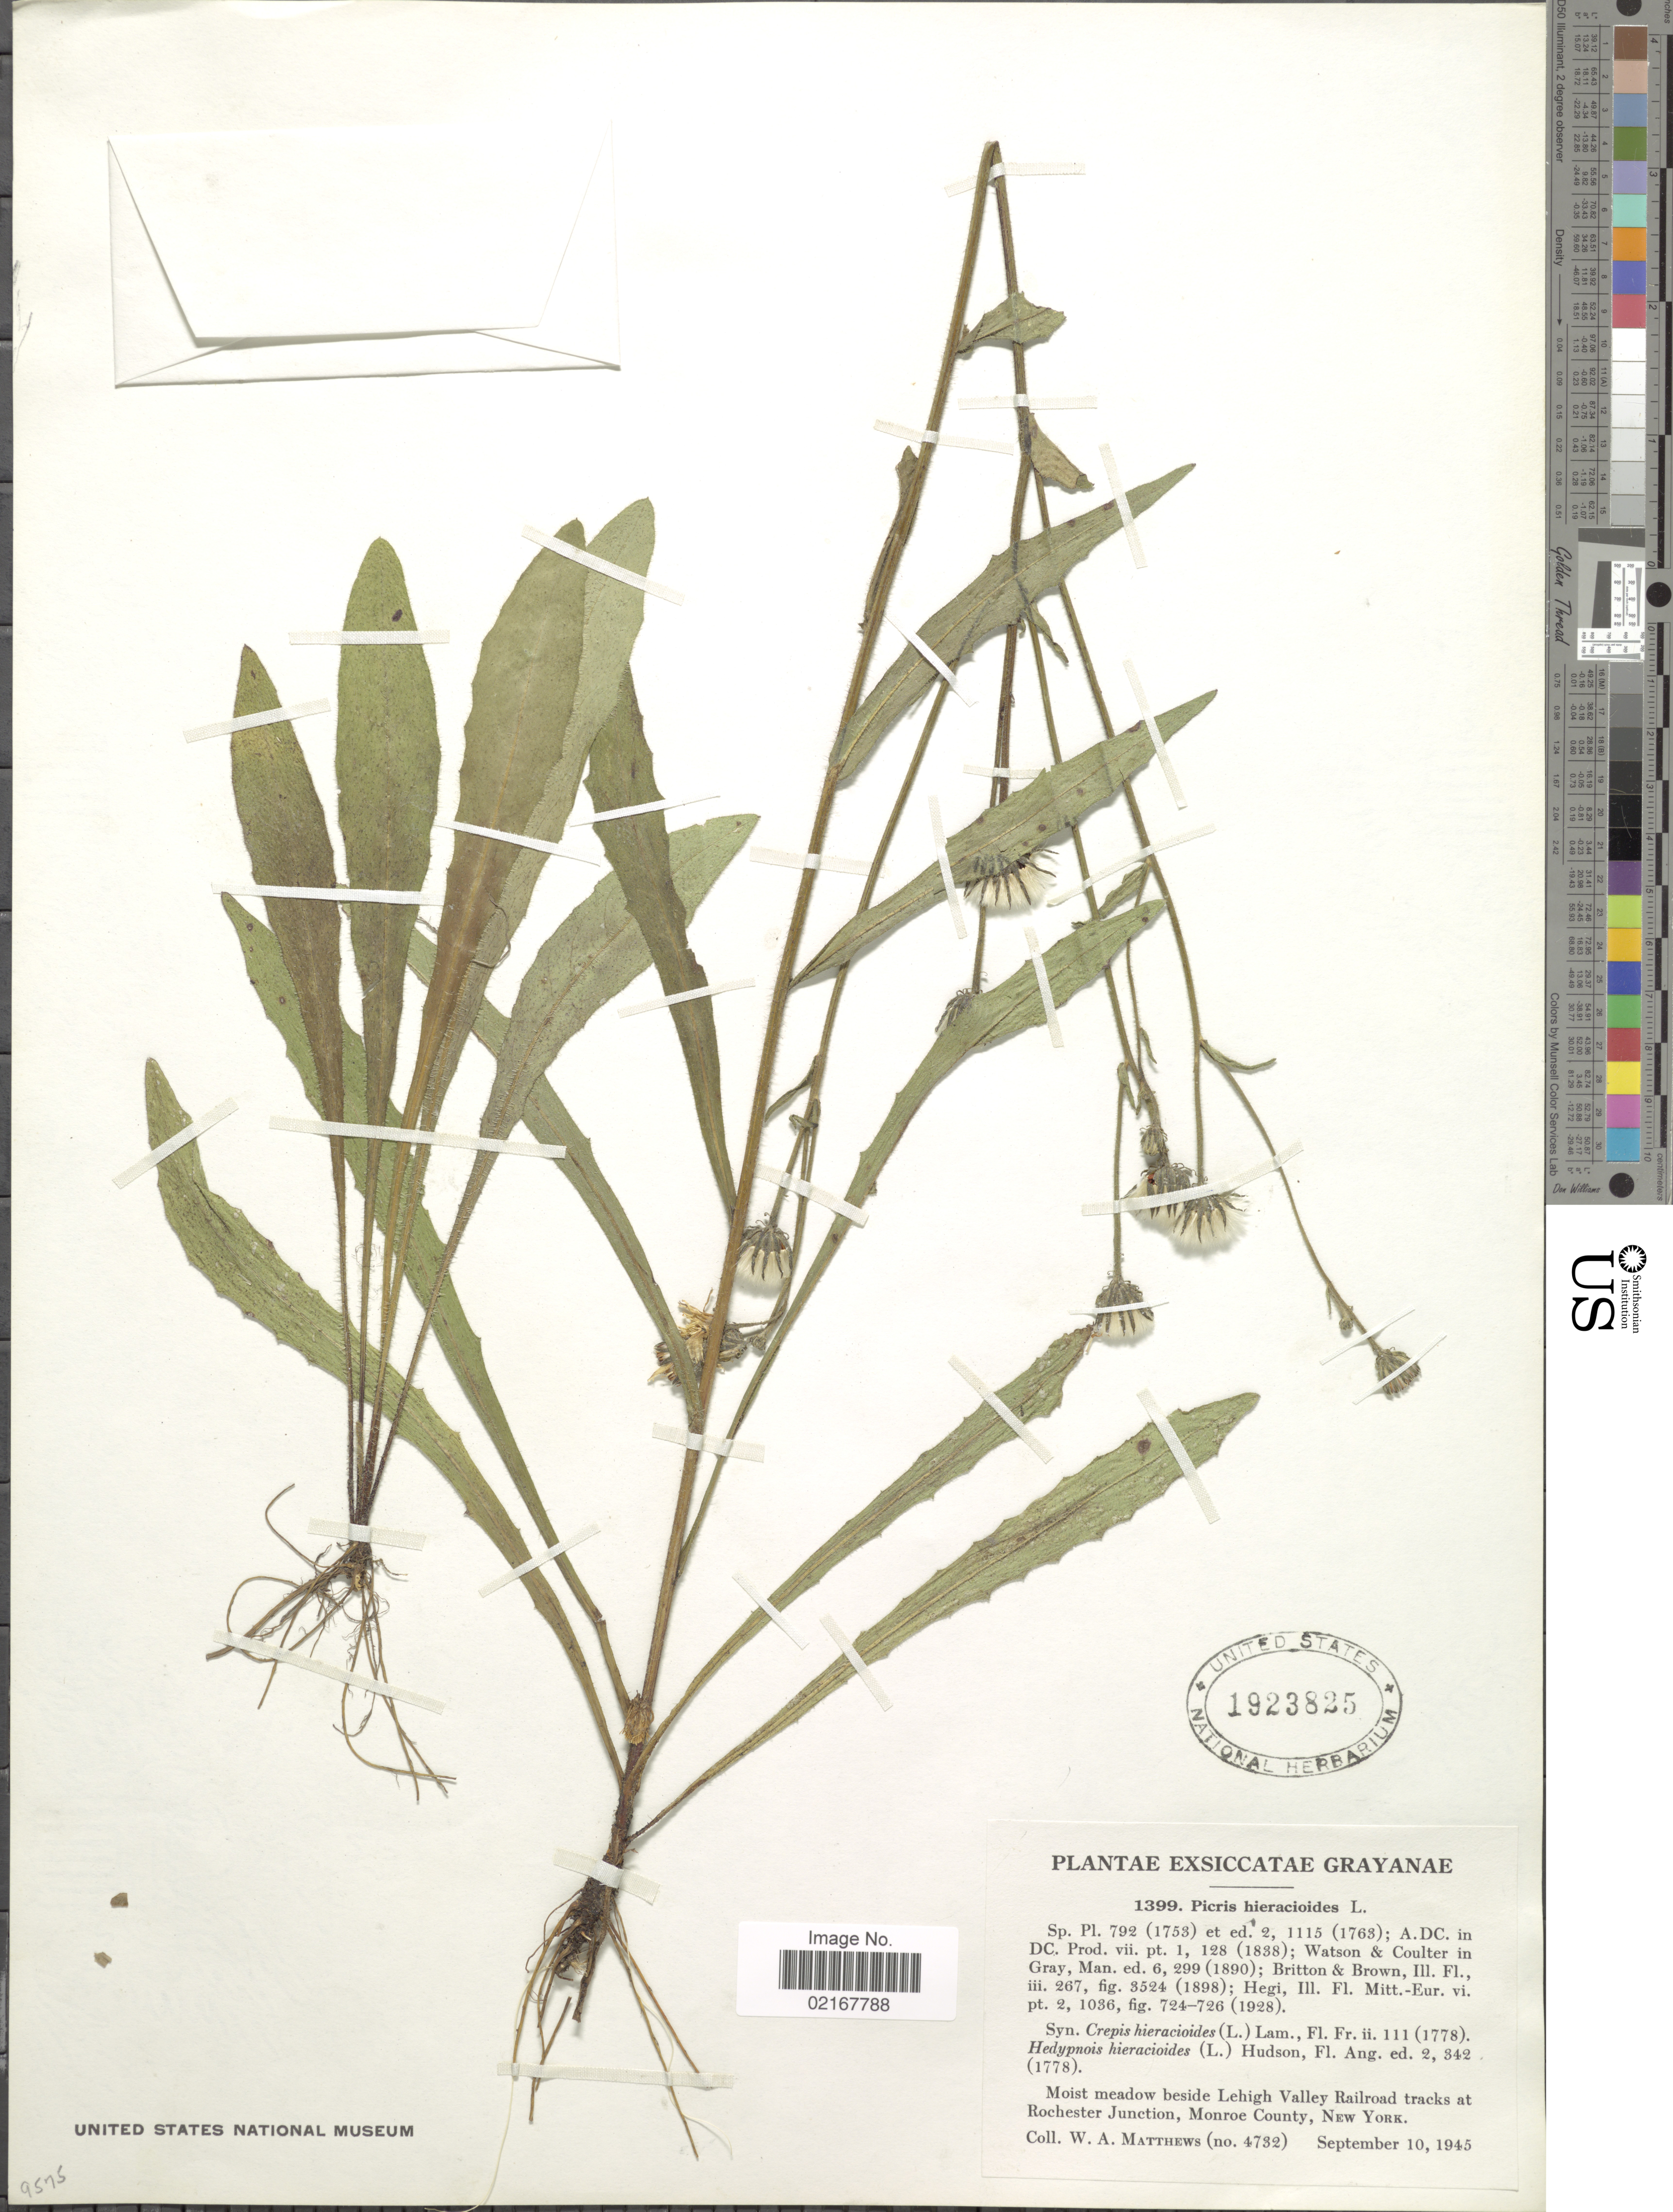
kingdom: Plantae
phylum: Tracheophyta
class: Magnoliopsida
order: Asterales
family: Asteraceae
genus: Picris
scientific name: Picris hieracioides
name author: L.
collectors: W. Matthews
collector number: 4732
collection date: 1945-09-10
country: United States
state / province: New York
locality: Grayanae, beside Lehigh Valley Railroad tracks at Rochester Junction, Monroe County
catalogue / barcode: US 1923825